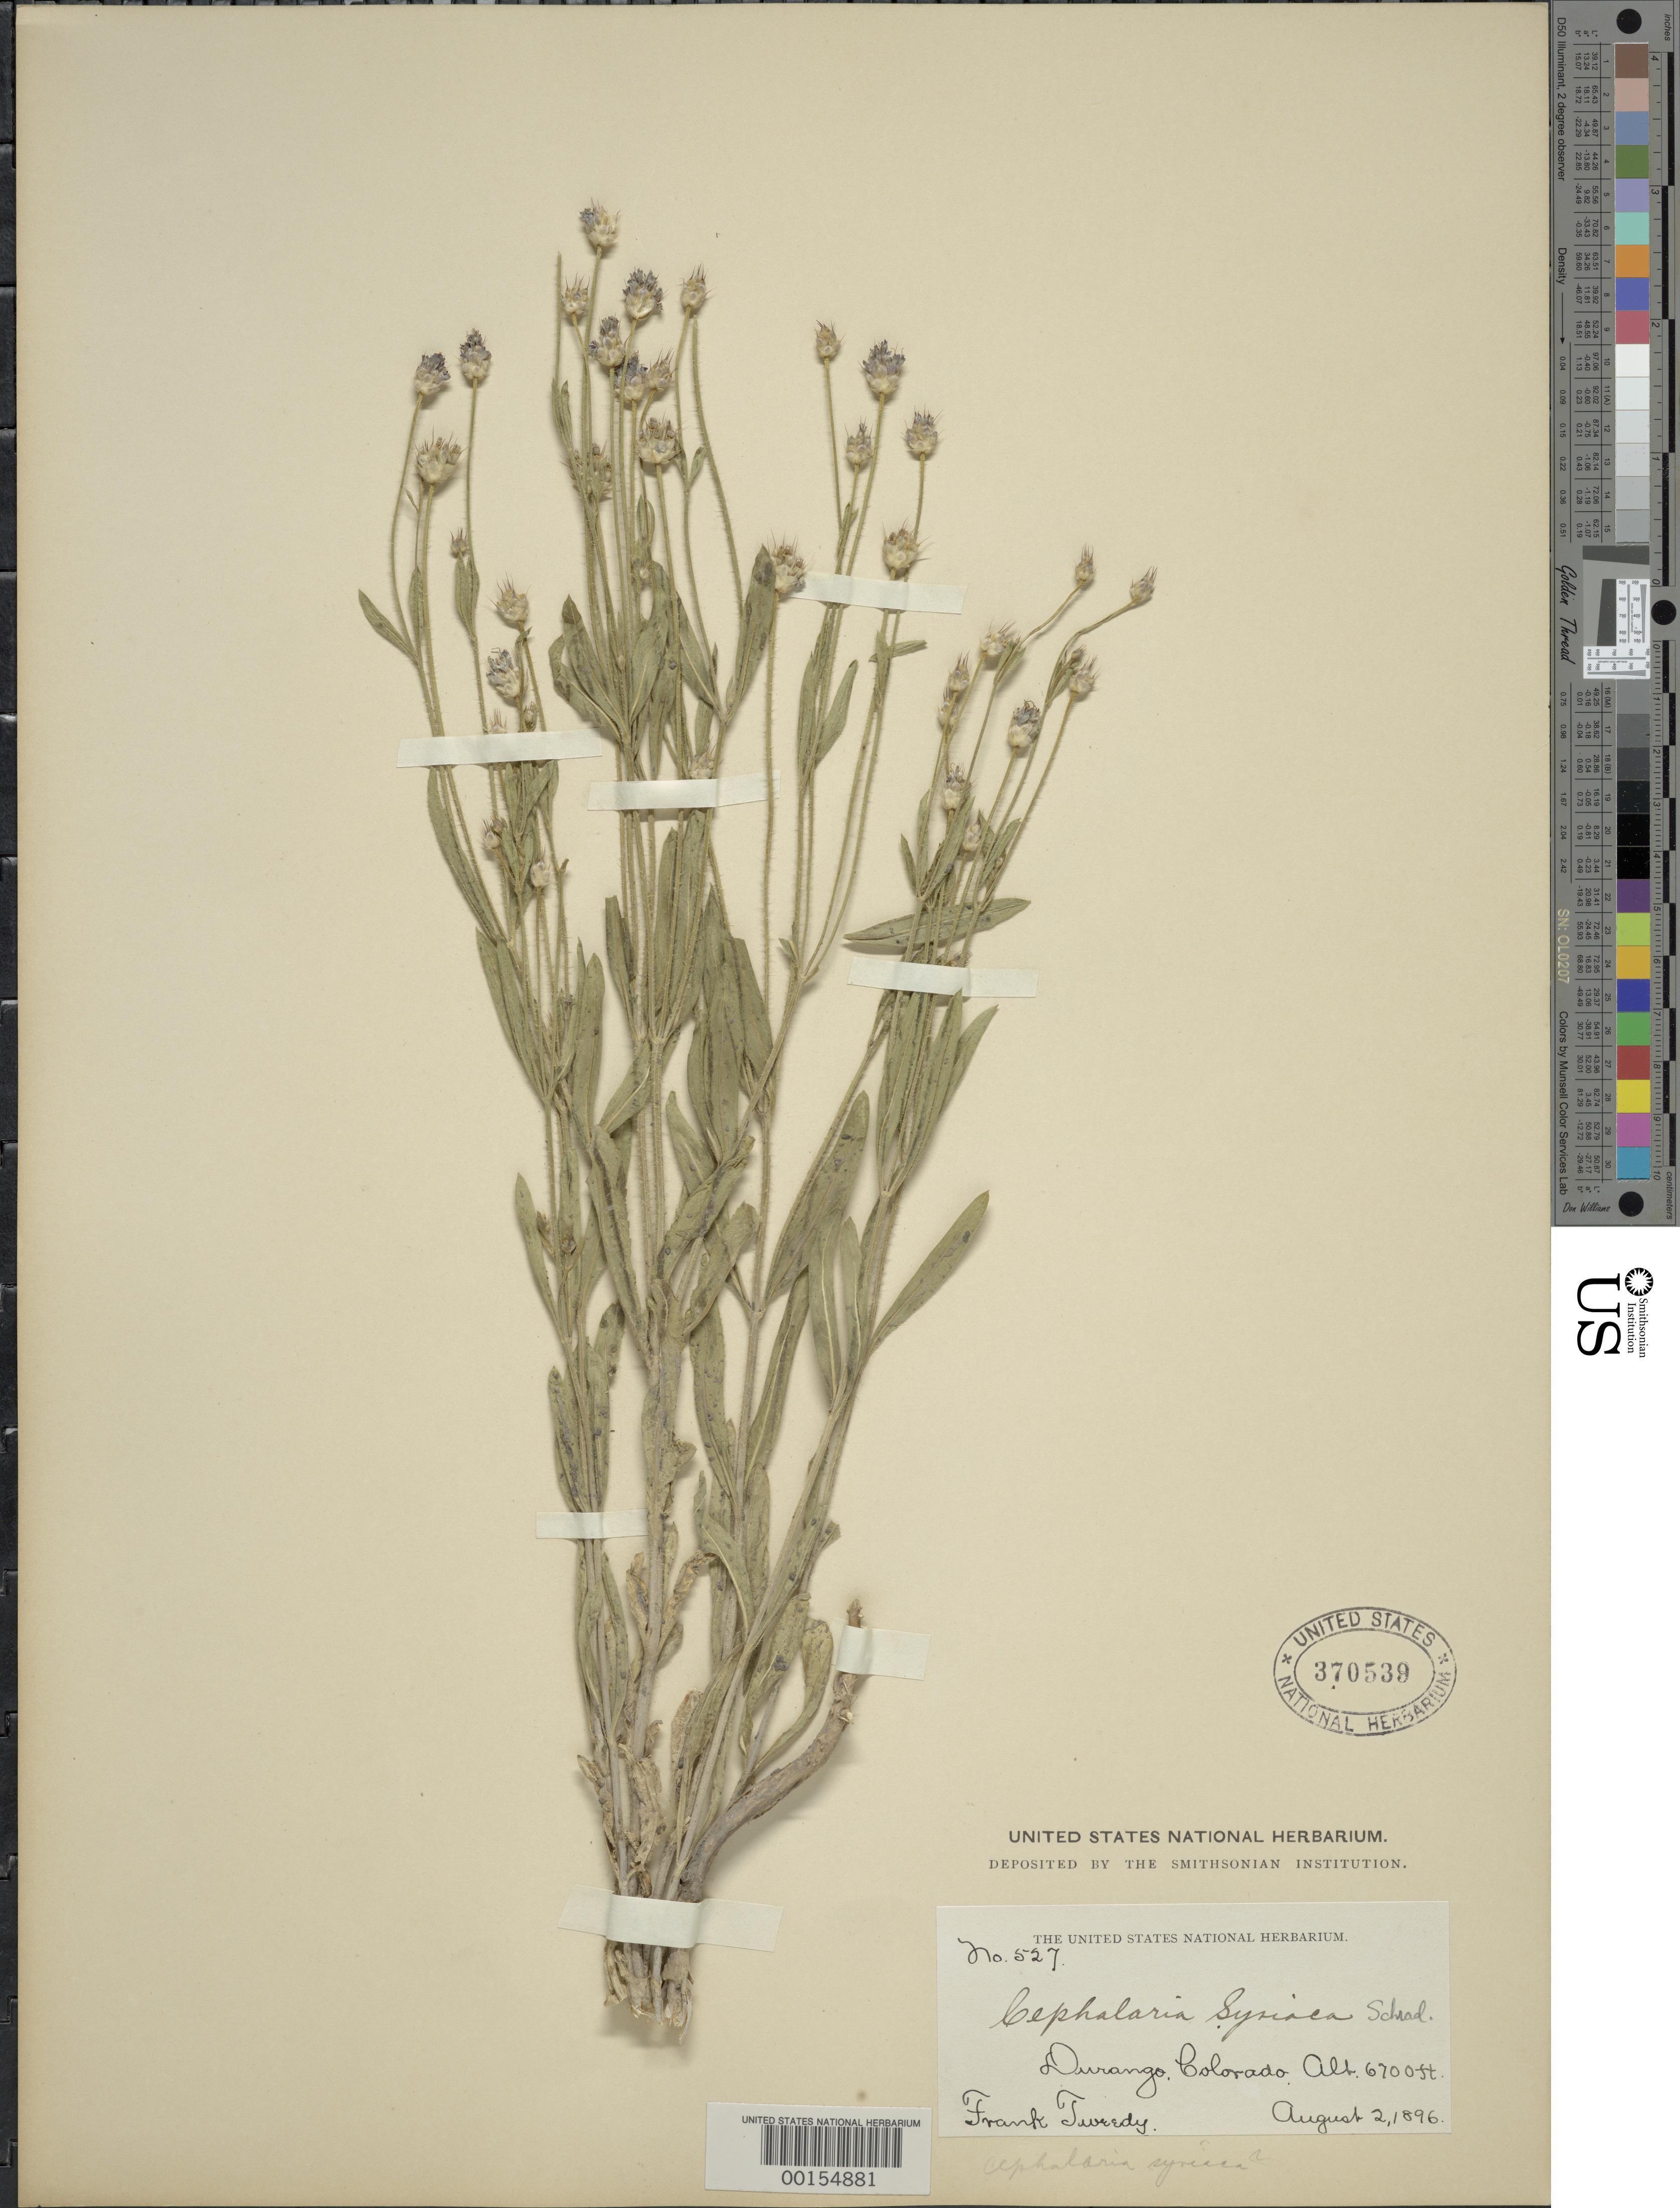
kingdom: Plantae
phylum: Tracheophyta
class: Magnoliopsida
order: Dipsacales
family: Caprifoliaceae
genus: Cephalaria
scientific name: Cephalaria syriaca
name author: Schrad.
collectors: F. Tweedy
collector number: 527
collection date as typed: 02 Aug 1896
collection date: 1896-08-02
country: United States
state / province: Colorado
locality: Durango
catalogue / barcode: US 370539